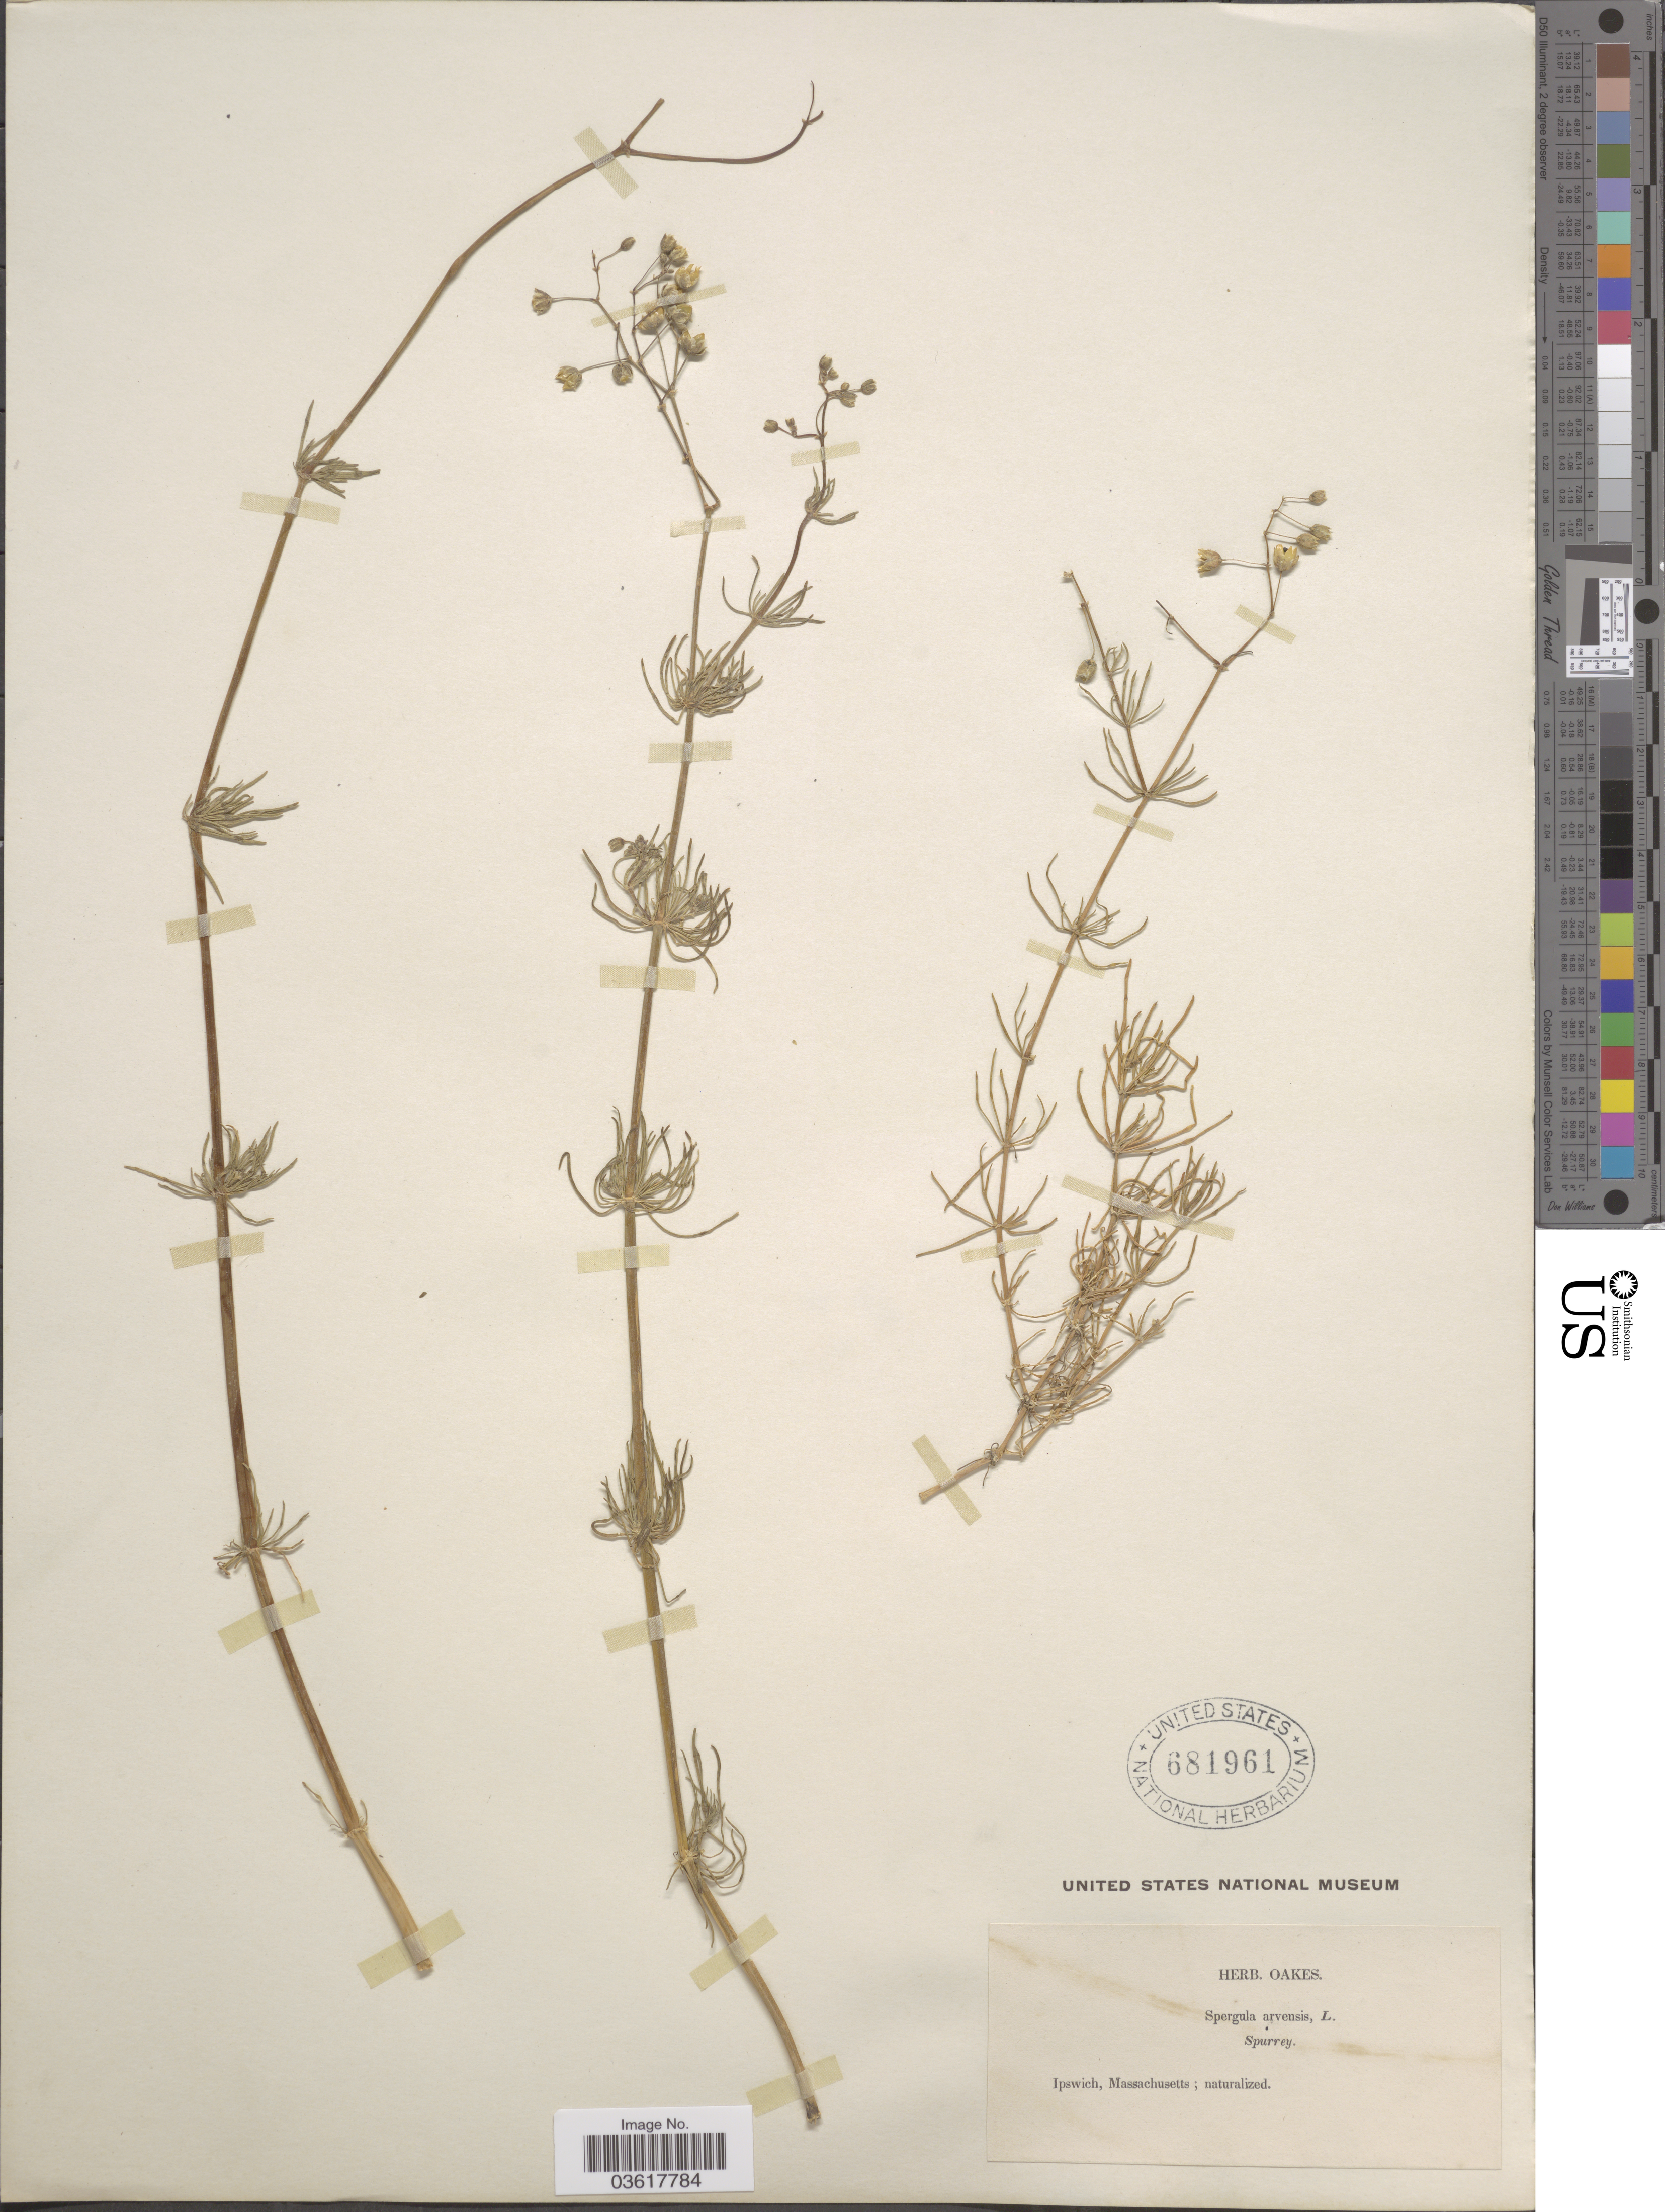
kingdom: Plantae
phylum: Tracheophyta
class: Magnoliopsida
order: Caryophyllales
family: Caryophyllaceae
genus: Spergula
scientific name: Spergula arvensis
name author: L.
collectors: ex herb. Oakes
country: United States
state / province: Massachusetts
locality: Ipswich.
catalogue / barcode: US 681961